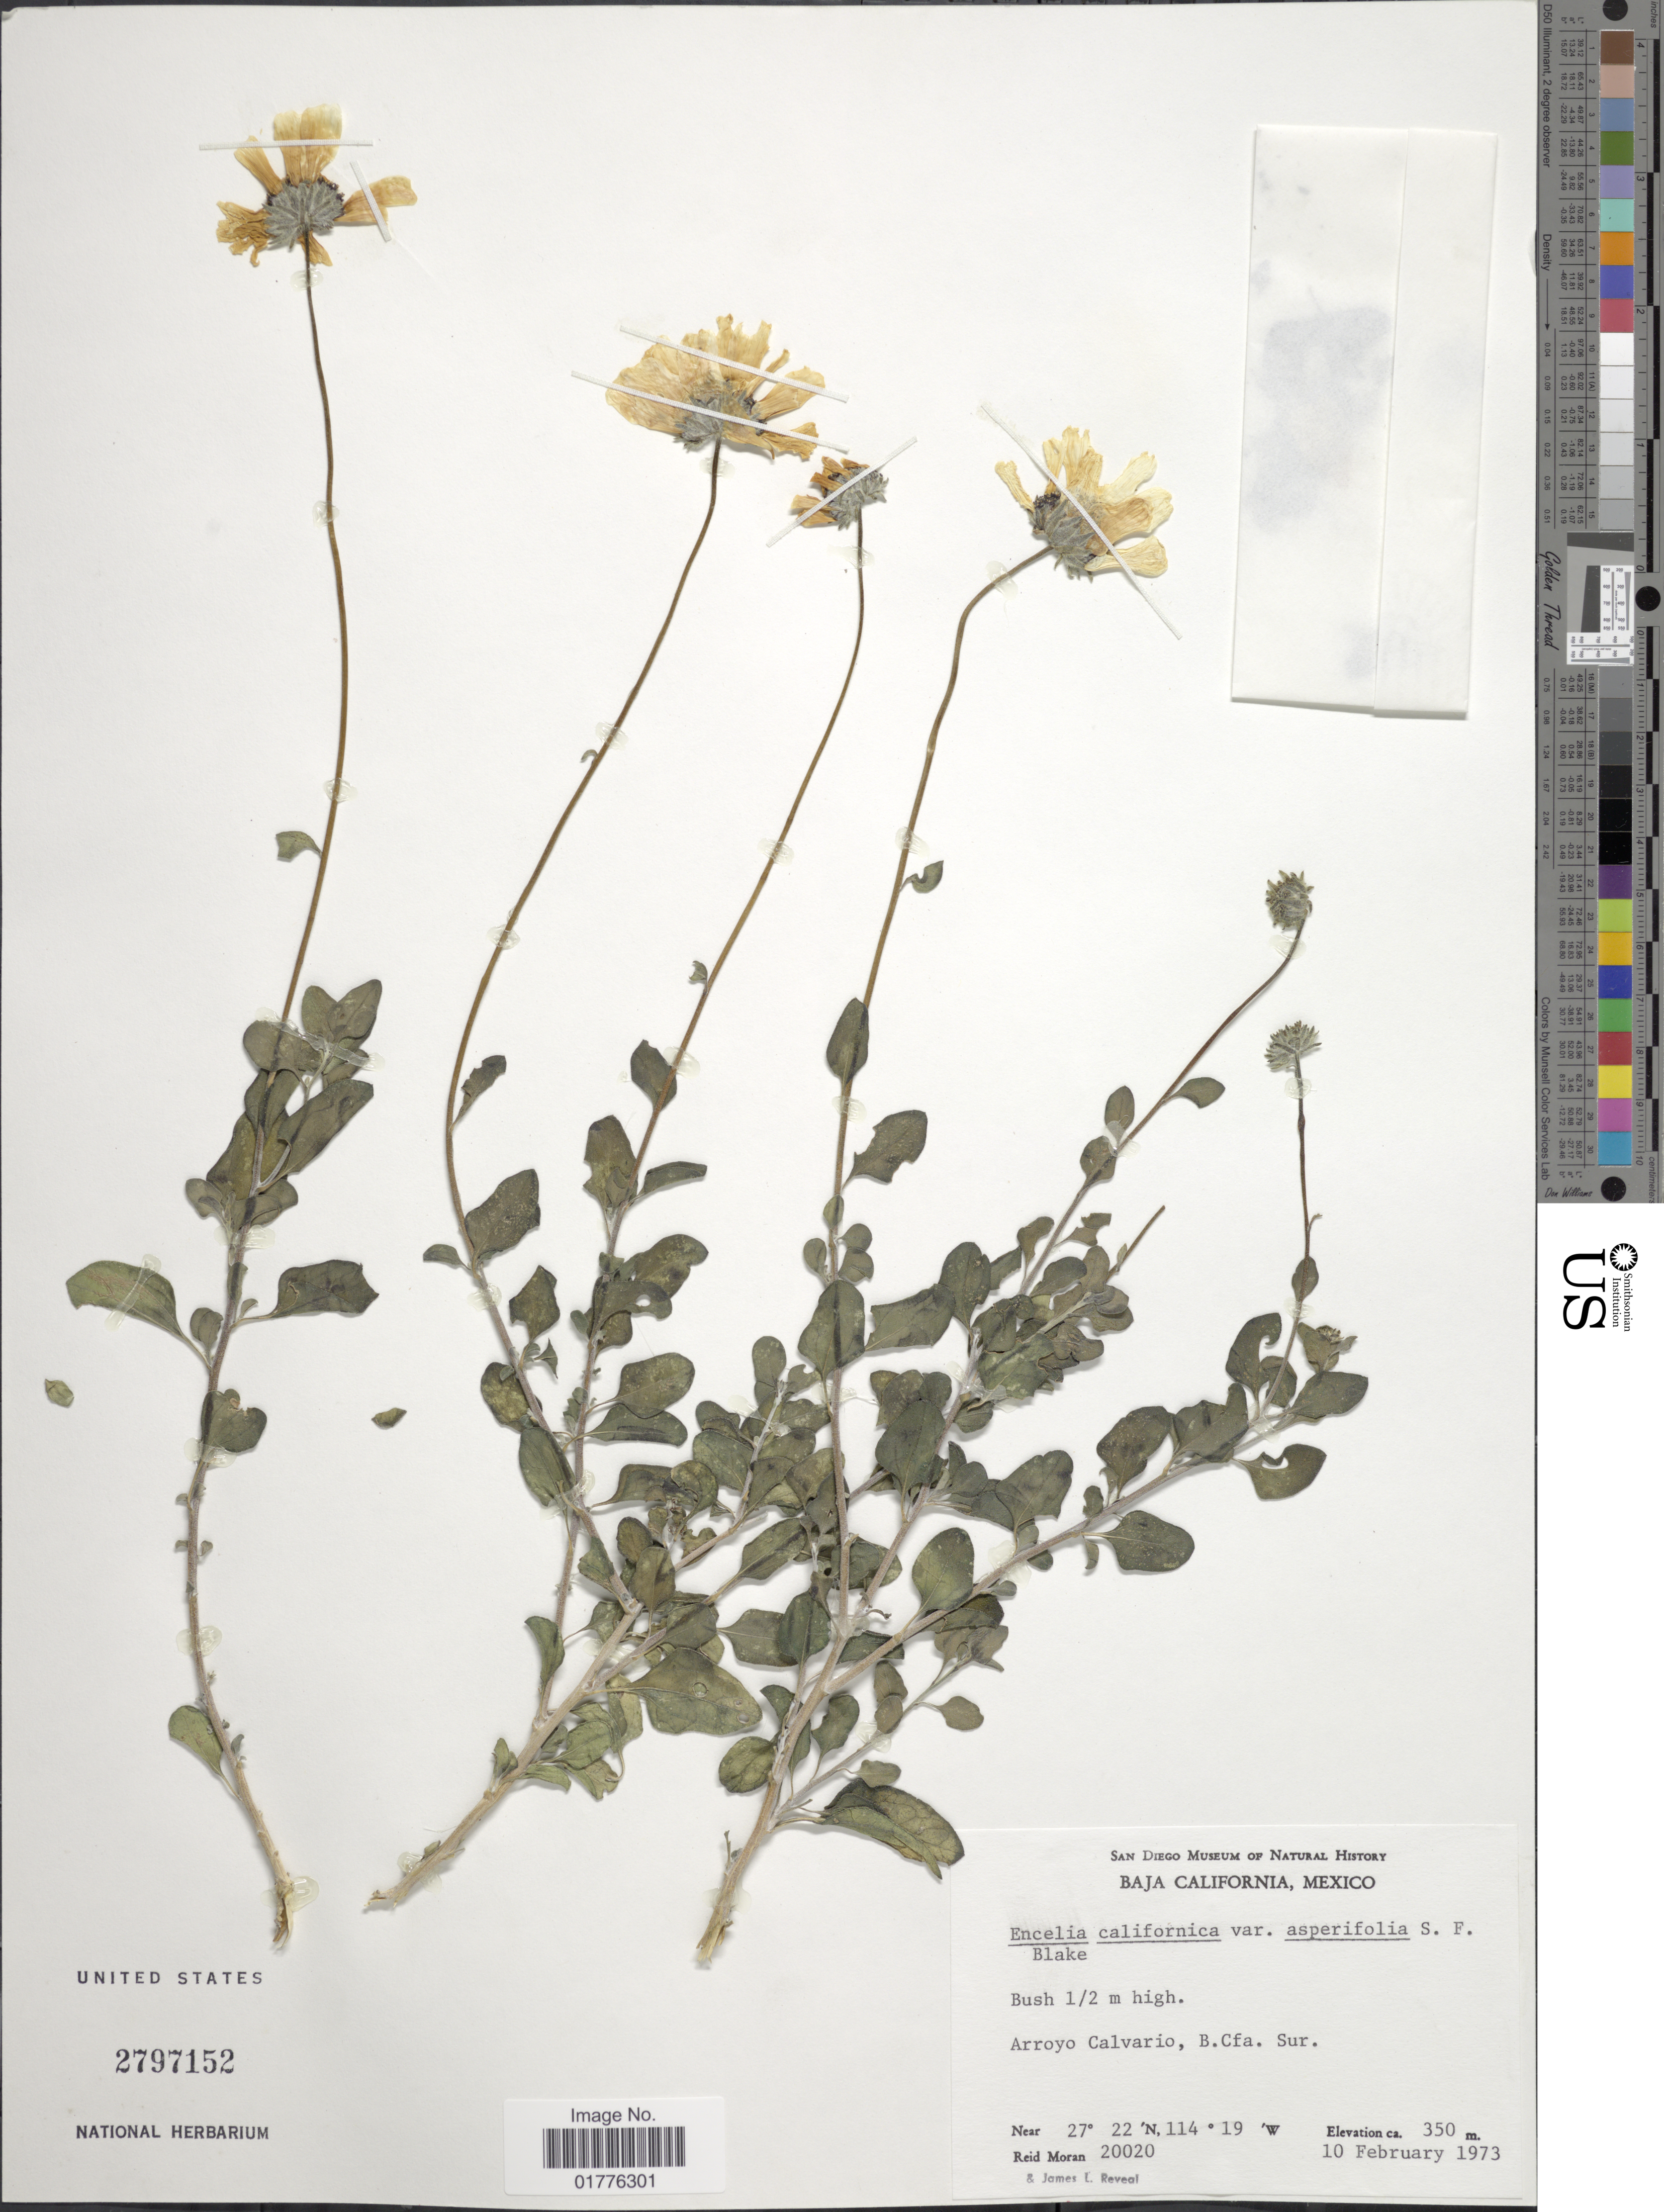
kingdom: Plantae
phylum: Tracheophyta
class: Magnoliopsida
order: Asterales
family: Asteraceae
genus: Encelia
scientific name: Encelia californica var. asperifolia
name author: S.F. Blake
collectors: R. V. Moran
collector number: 20020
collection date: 1973-02-10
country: Mexico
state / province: Baja California Sur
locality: Arroyo Calvario, B. Cfa. Sur.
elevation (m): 350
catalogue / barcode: US 2797152